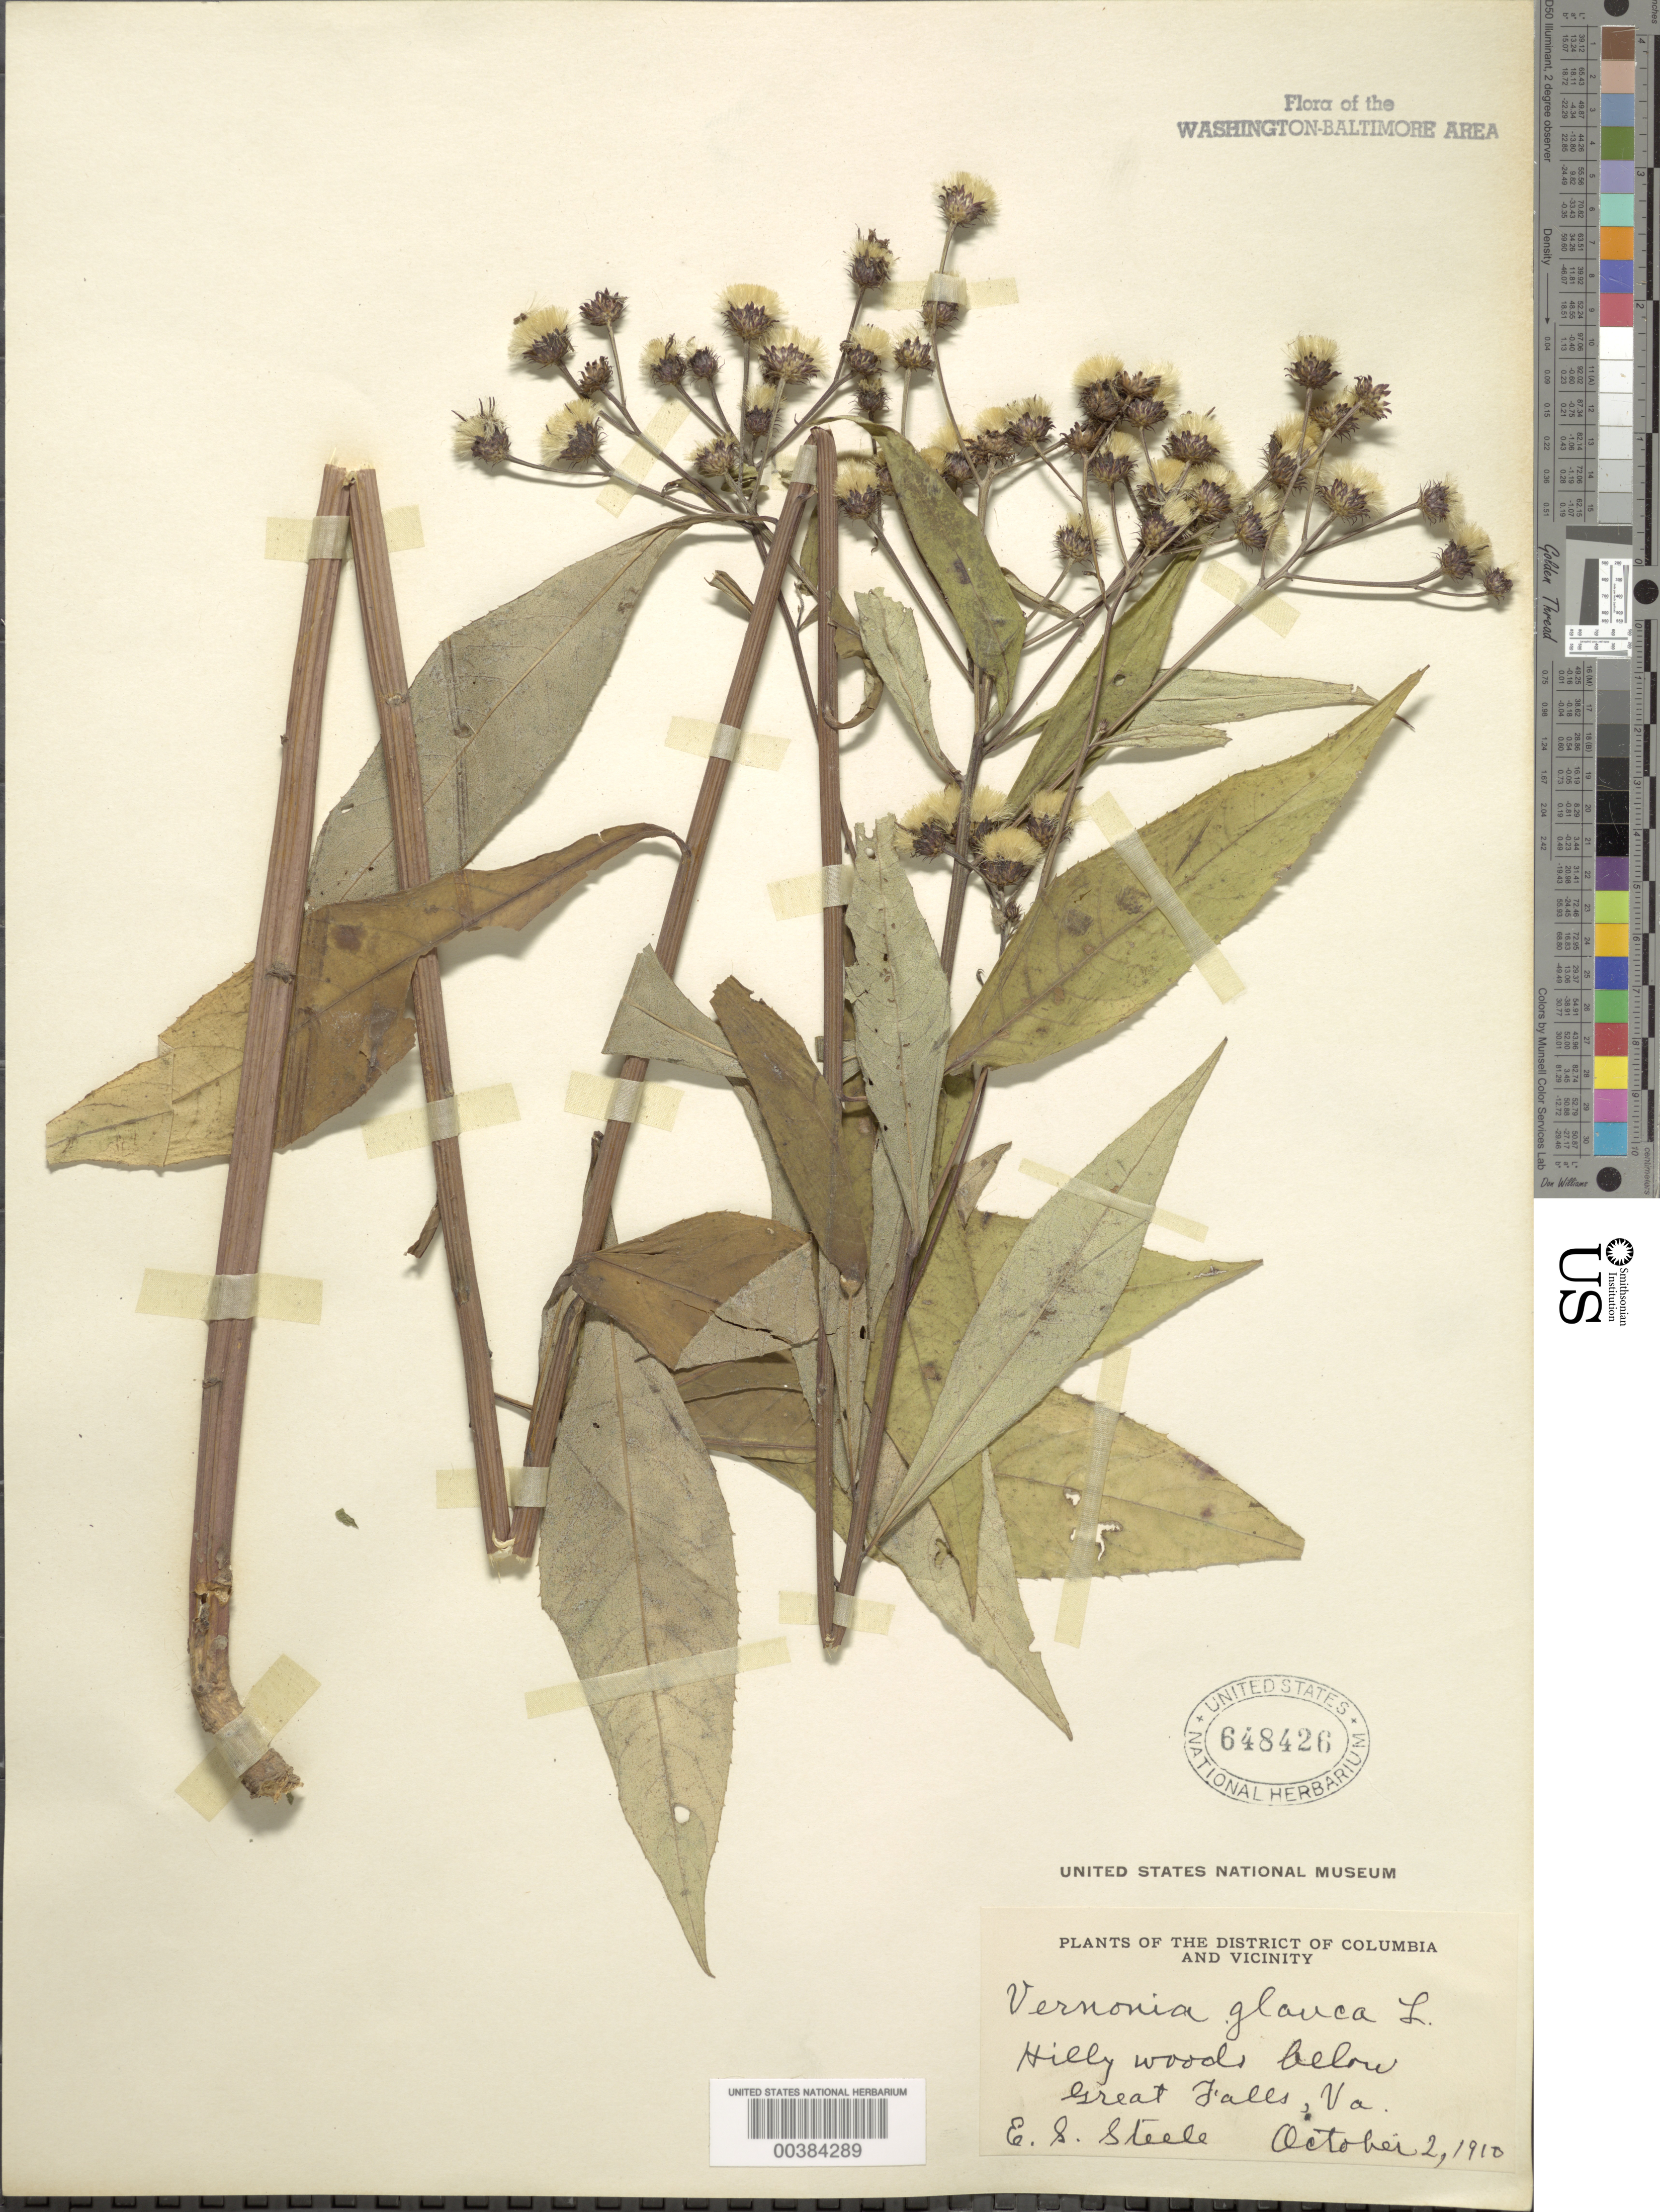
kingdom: Plantae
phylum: Tracheophyta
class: Magnoliopsida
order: Asterales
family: Asteraceae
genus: Vernonia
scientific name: Vernonia glauca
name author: (L.) Willd.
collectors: E. Steele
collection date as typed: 02 Oct 1910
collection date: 1910-10-02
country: United States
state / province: Virginia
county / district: Fairfax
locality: Great Falls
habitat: Hilly woods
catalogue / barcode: US 648426